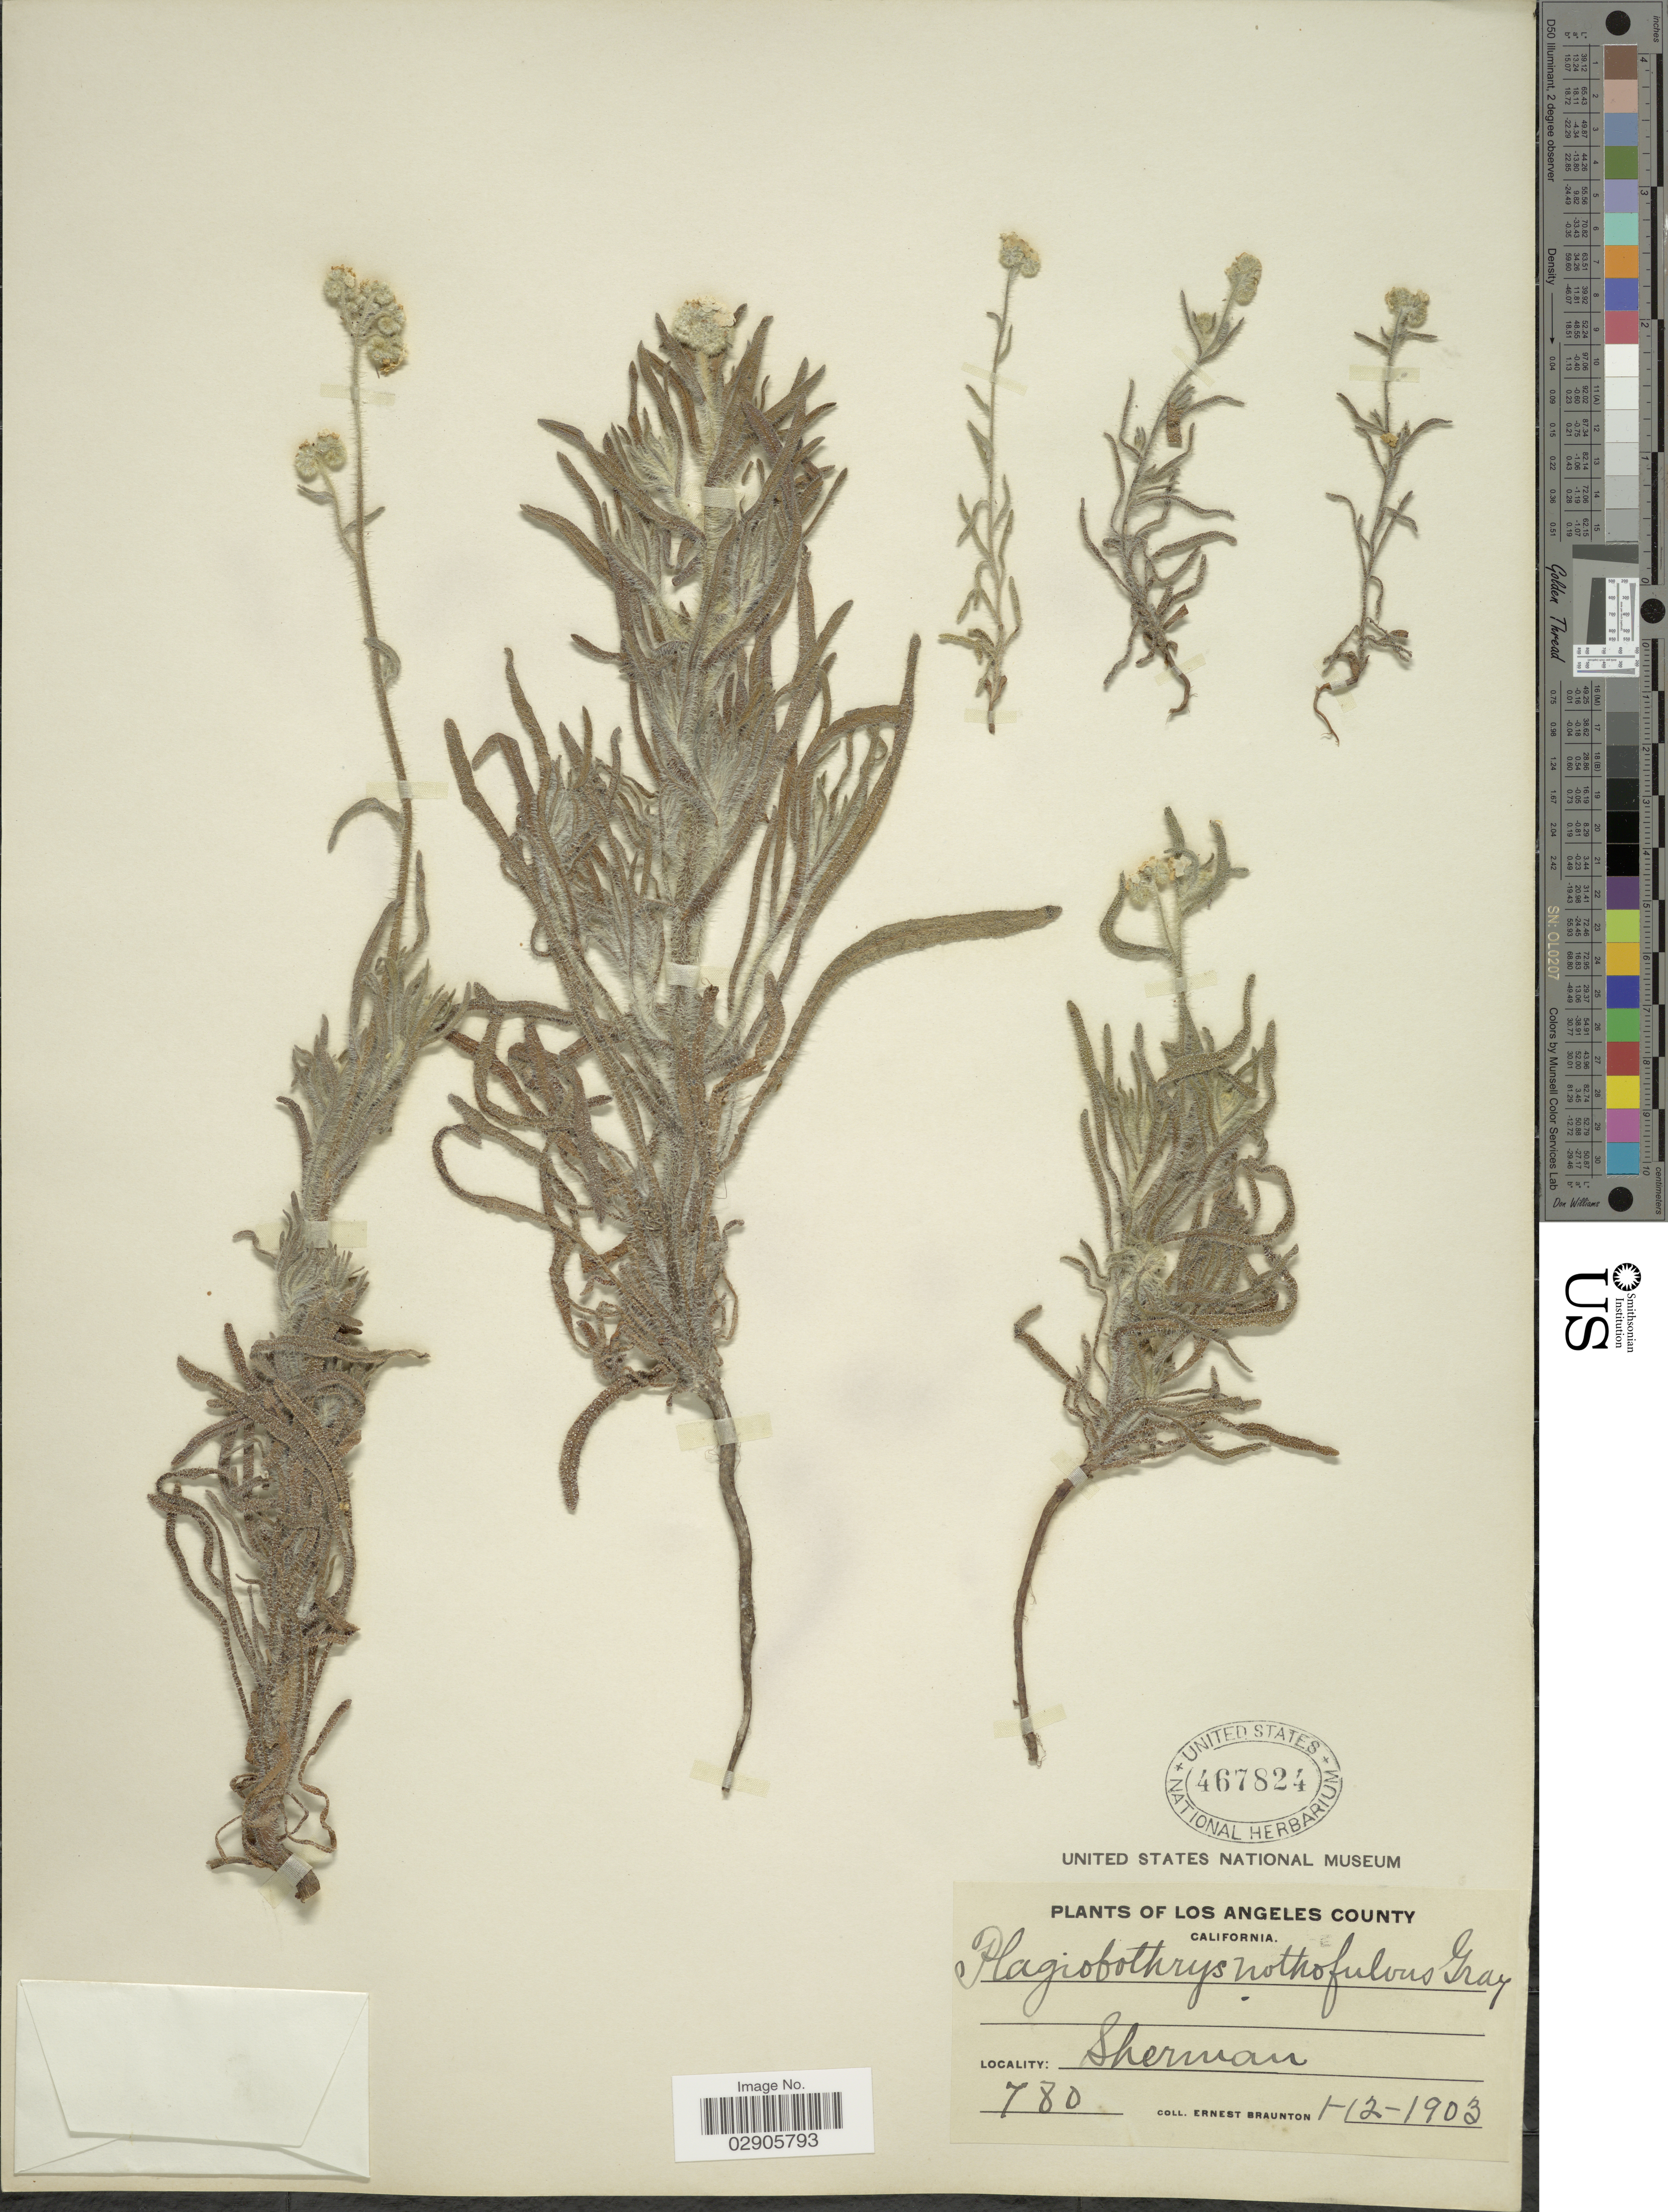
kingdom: Plantae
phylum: Tracheophyta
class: Magnoliopsida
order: Boraginales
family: Boraginaceae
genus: Plagiobothrys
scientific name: Plagiobothrys nothofulvus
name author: (A. Gray) A. Gray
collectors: E. Braunton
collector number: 780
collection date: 1903-12-01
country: United States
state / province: California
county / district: Los Angeles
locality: Los Angeles County. Sherman.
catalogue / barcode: US 467824